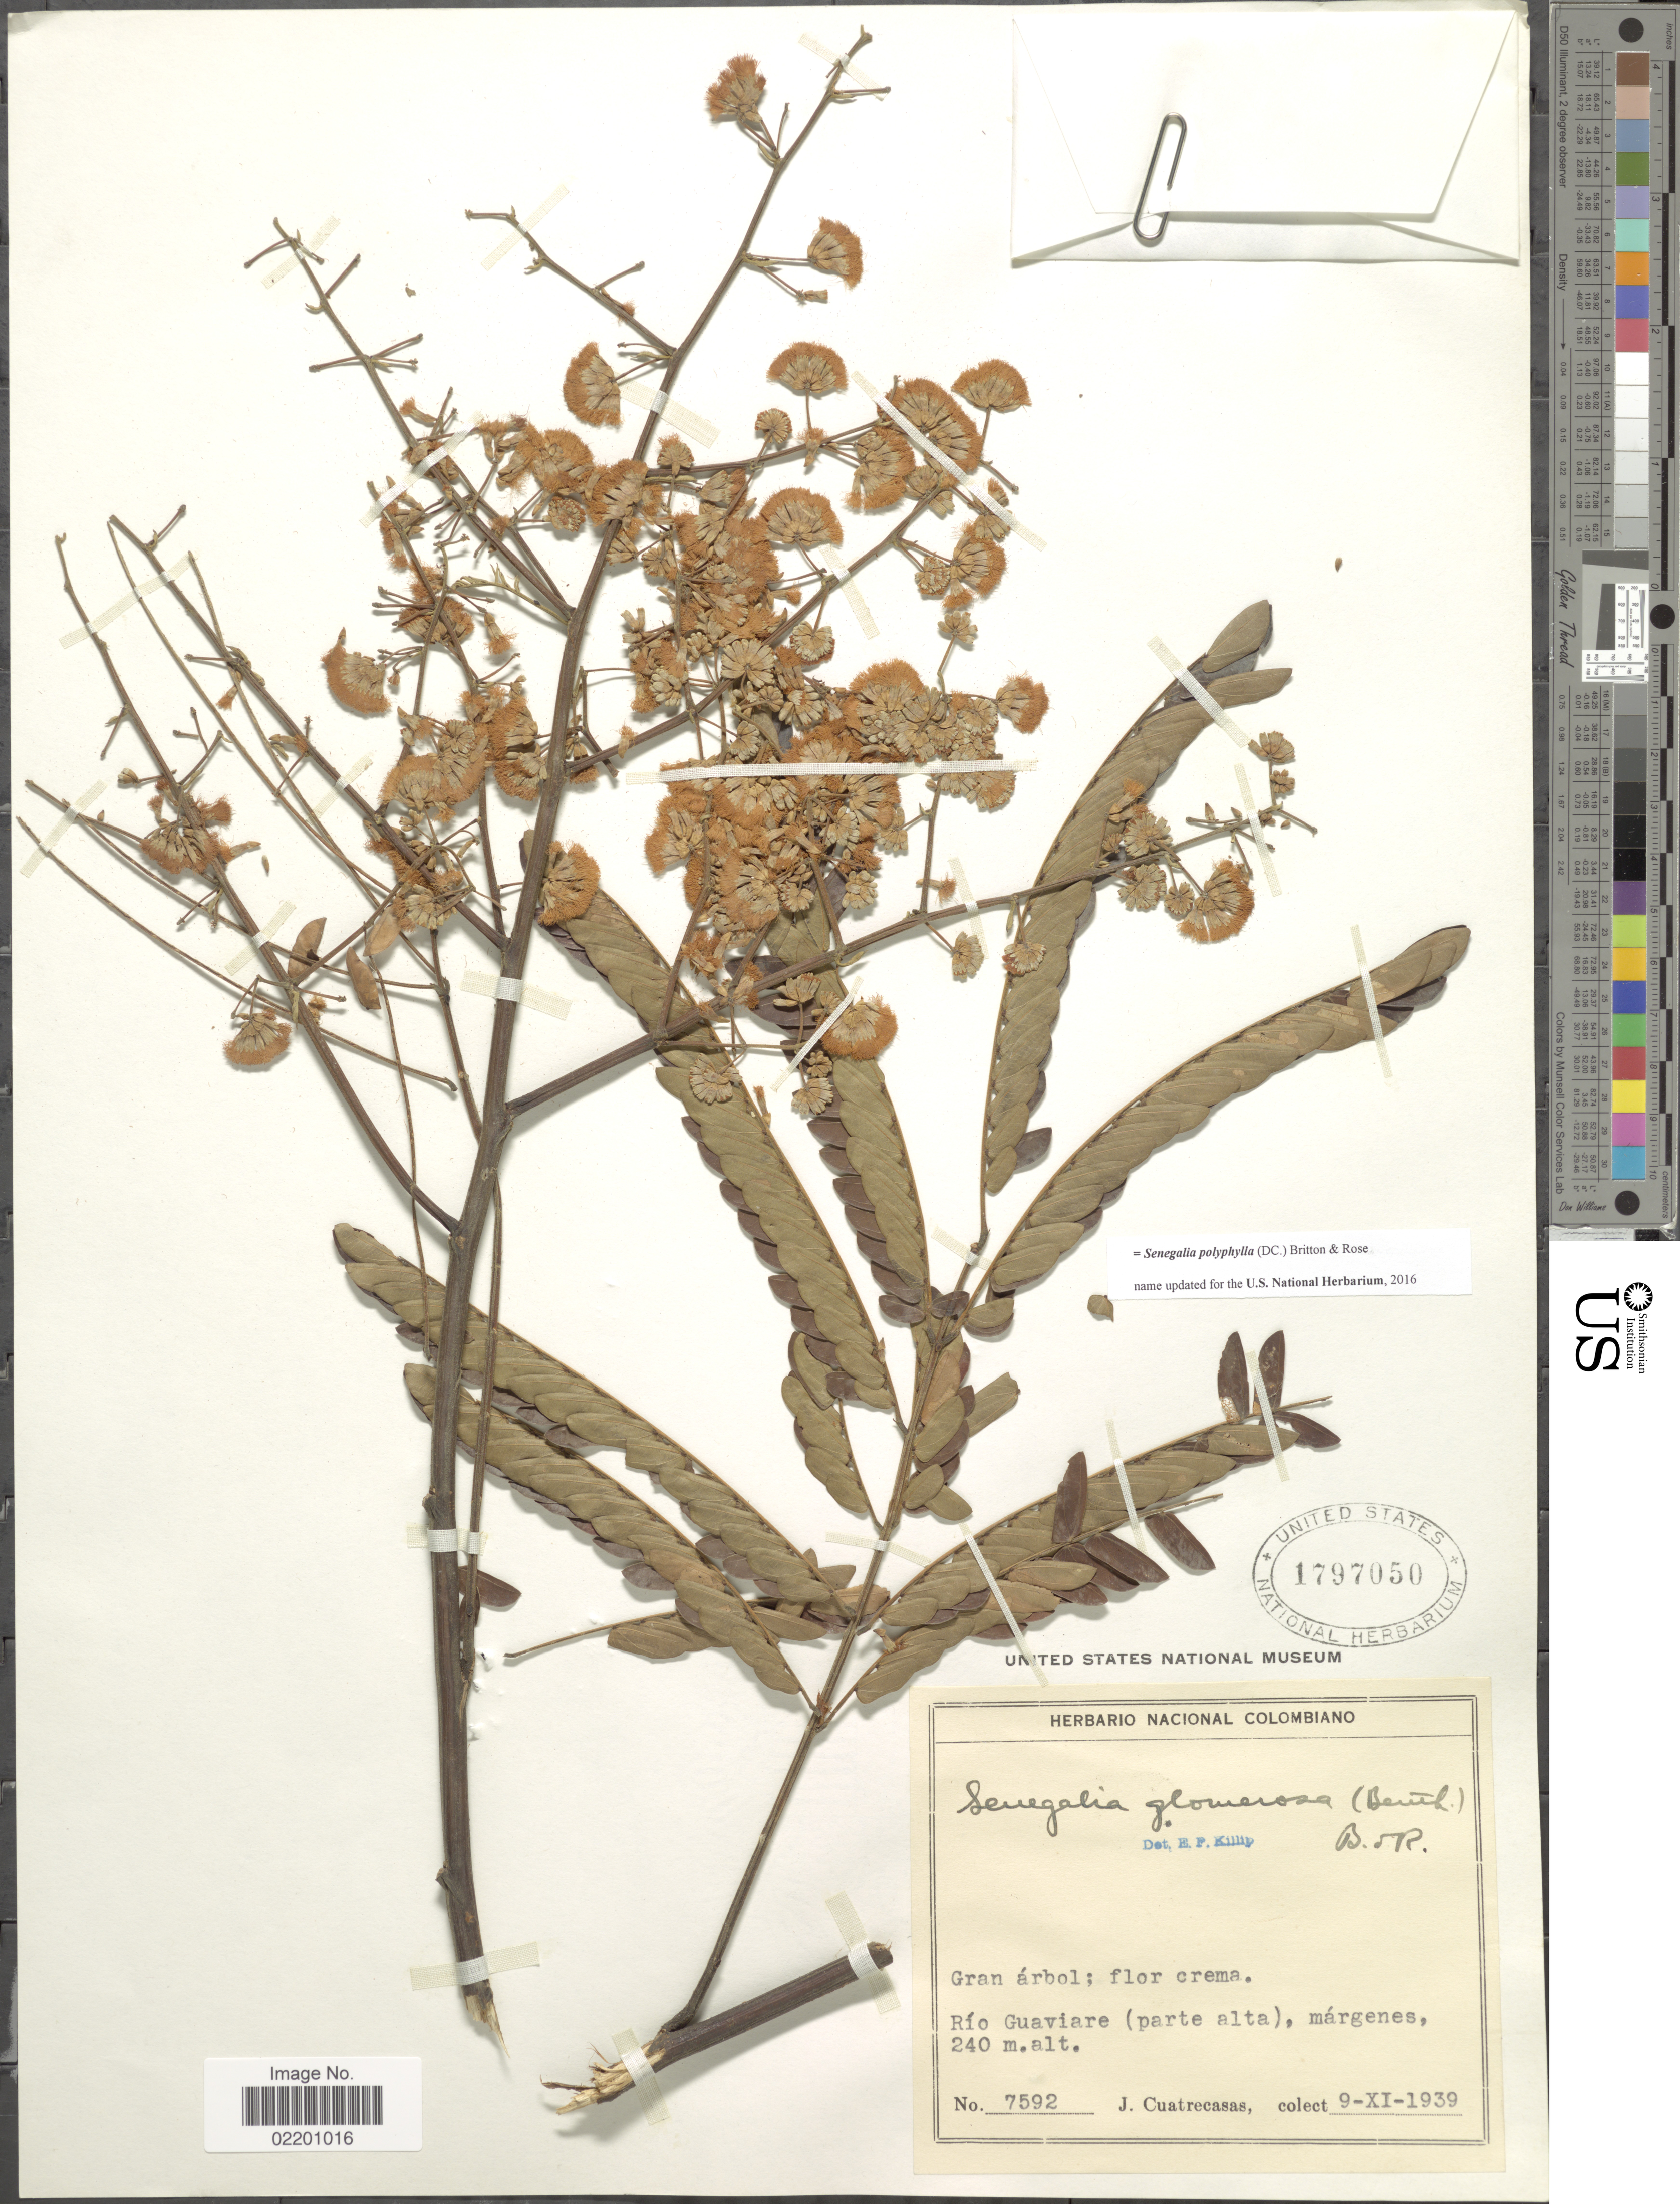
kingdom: Plantae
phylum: Tracheophyta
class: Magnoliopsida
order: Fabales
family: Fabaceae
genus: Senegalia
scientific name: Senegalia polyphylla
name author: (DC.) Britton & Rose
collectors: J. Cuatrecasas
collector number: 7592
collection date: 1939-11-09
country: Colombia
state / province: Guaviare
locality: Rio Guaviare ( parte alta), margenes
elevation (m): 240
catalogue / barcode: US 1797050